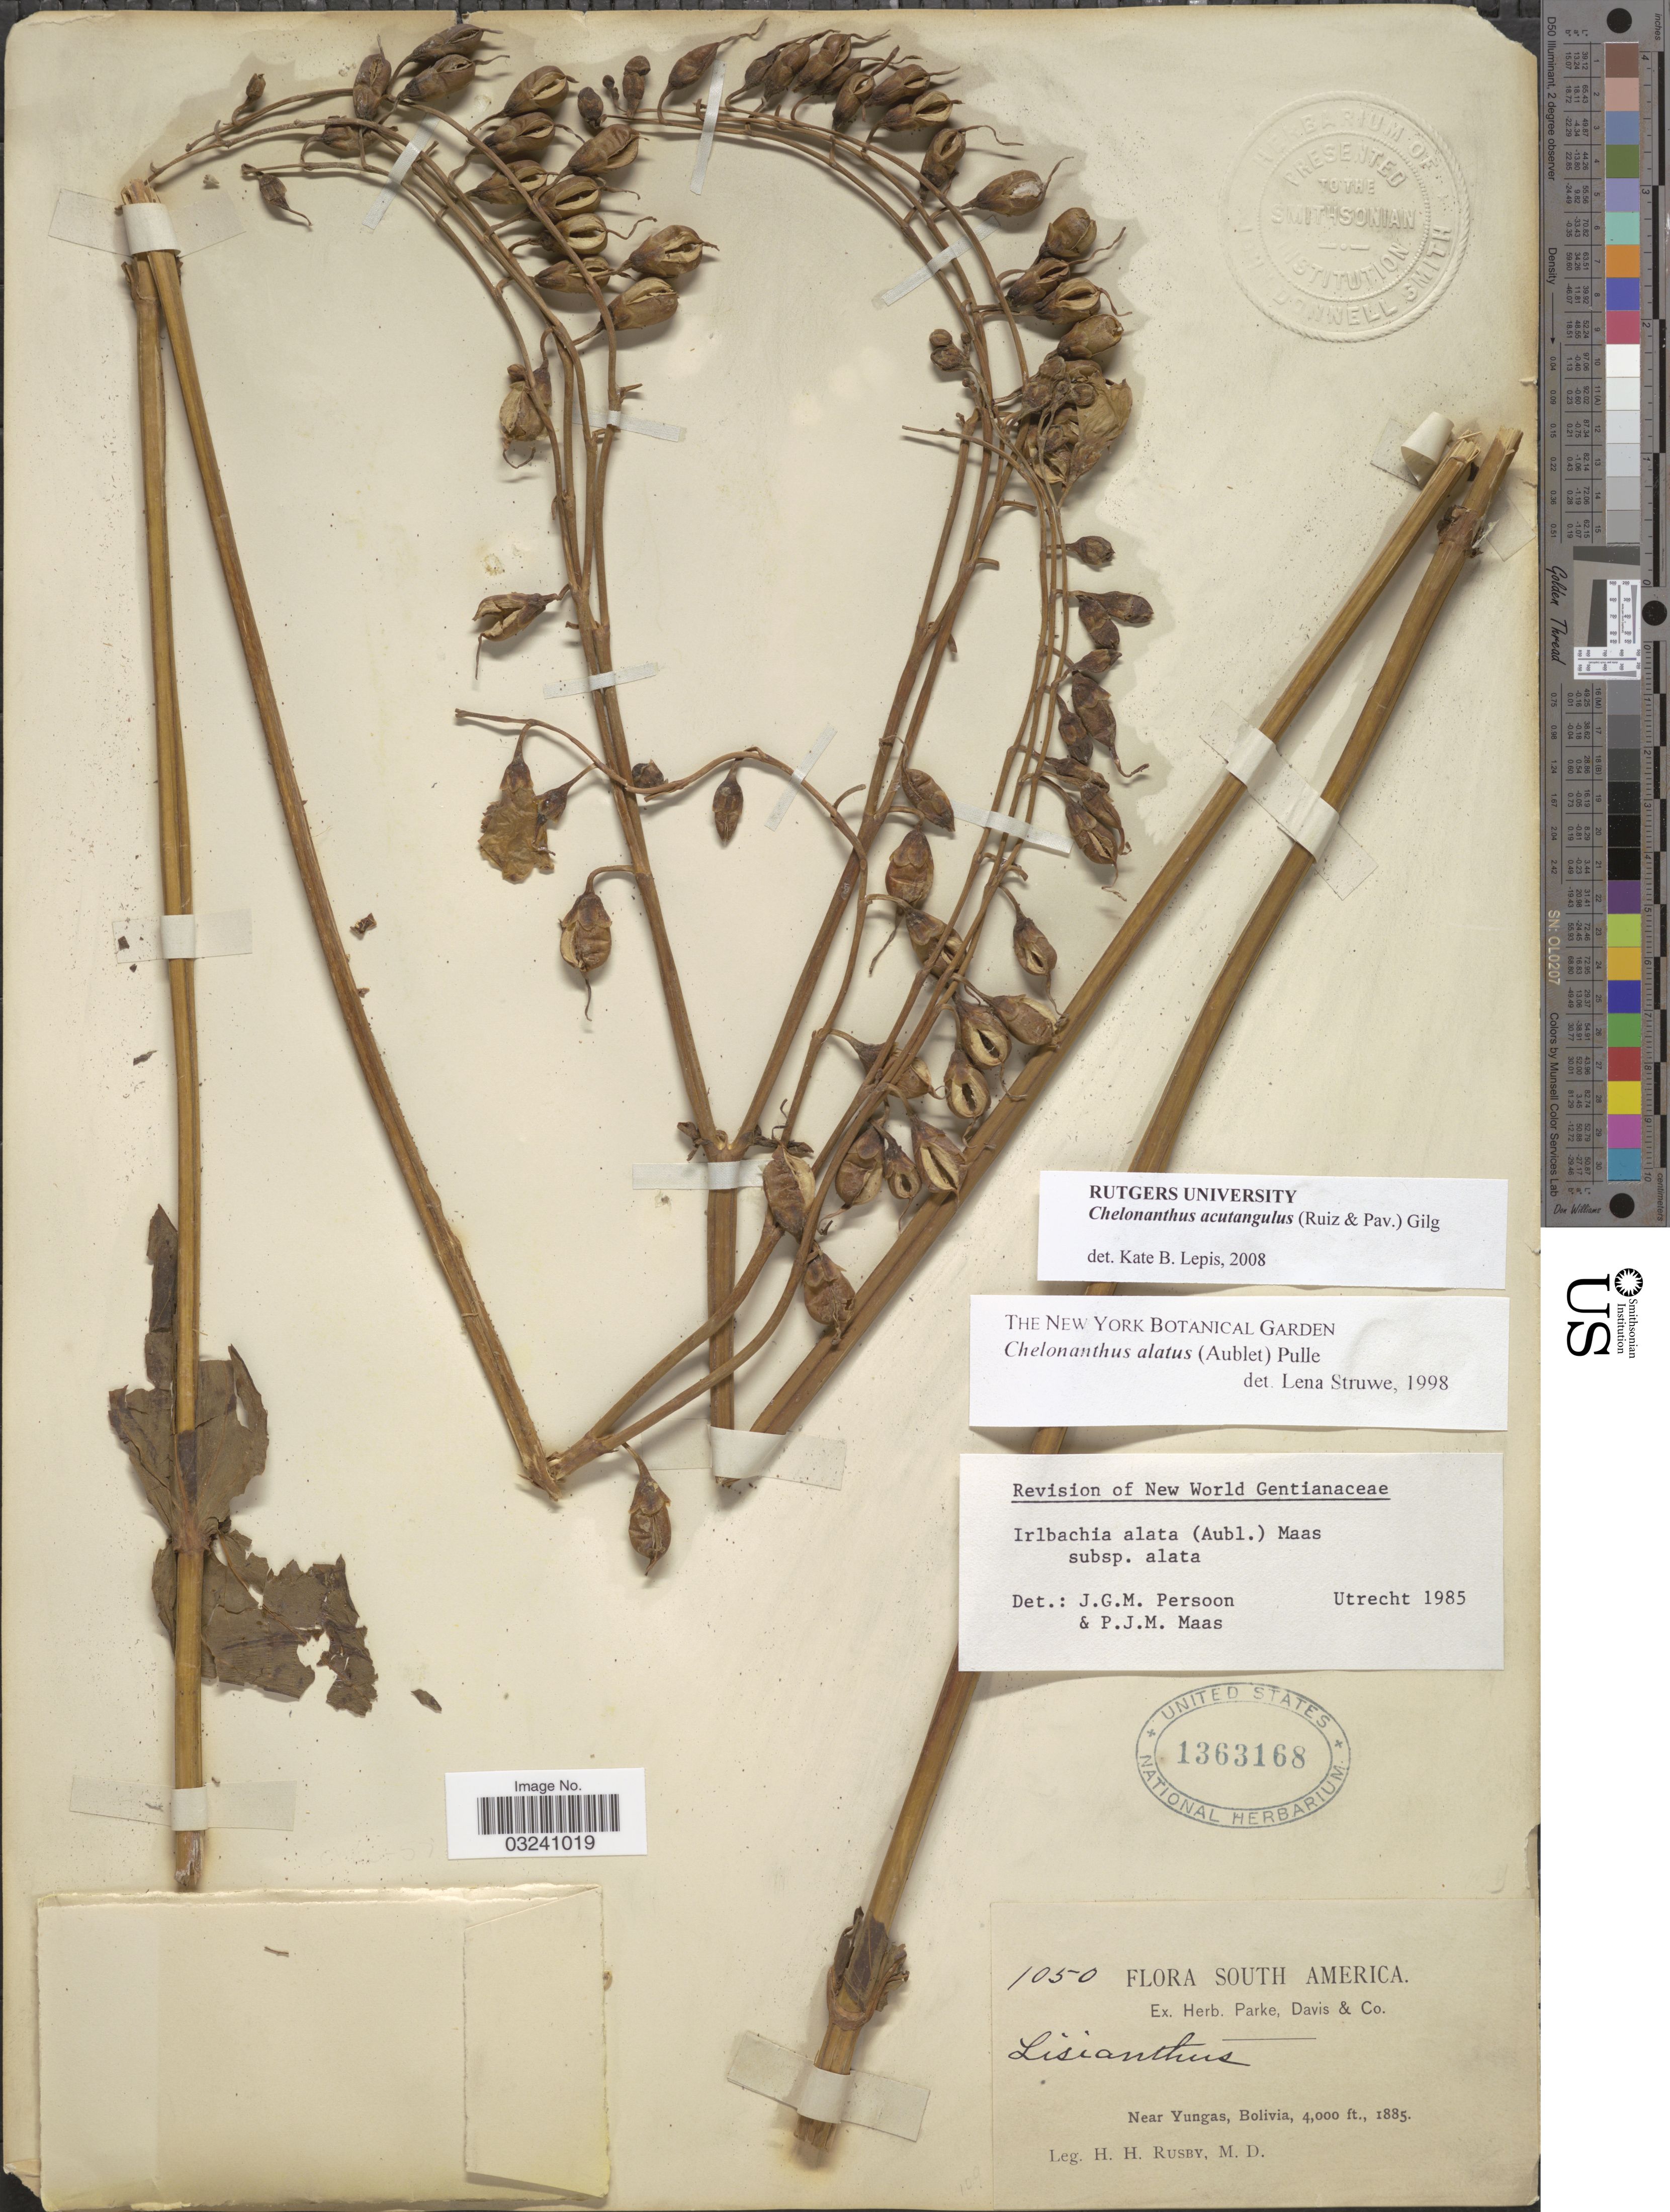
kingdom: Plantae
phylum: Tracheophyta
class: Magnoliopsida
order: Gentianales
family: Gentianaceae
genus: Chelonanthus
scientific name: Chelonanthus acutangulus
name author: (Ruiz & Pav.) Gilg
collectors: H. H. Rusby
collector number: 1050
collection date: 1885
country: Bolivia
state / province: La Paz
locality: Near Yungas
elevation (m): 1219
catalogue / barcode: US 1363168